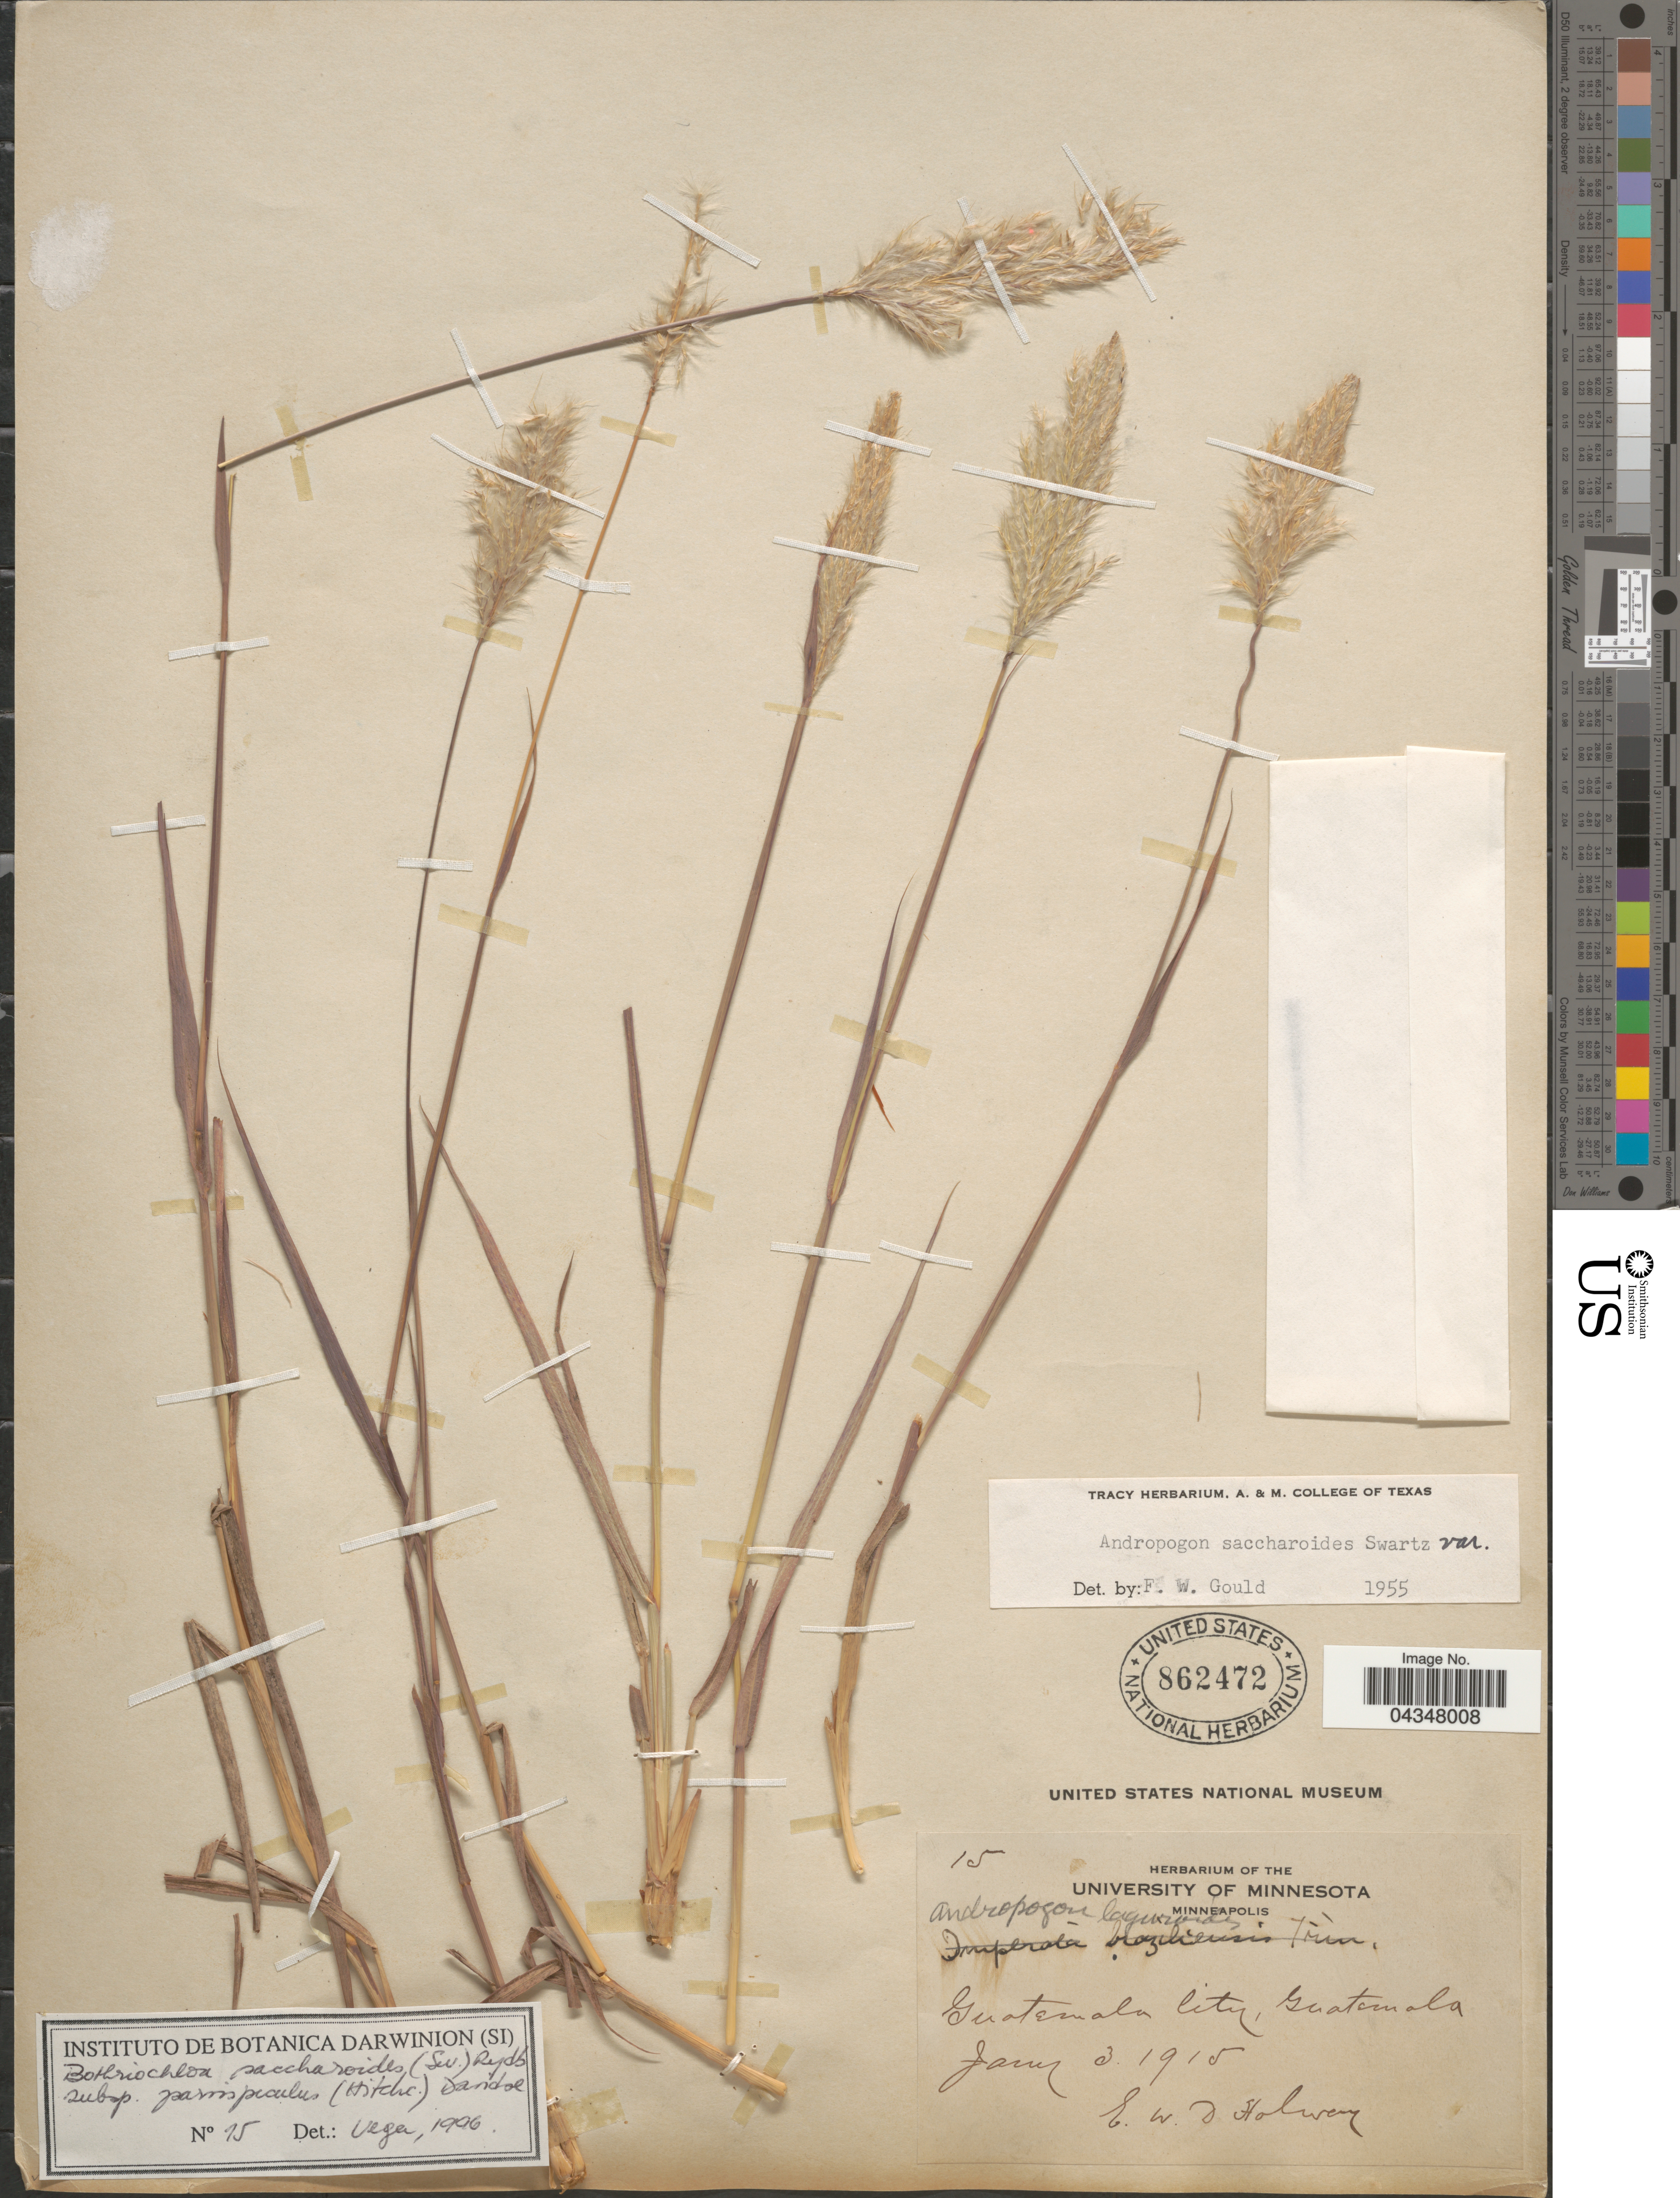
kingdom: Plantae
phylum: Tracheophyta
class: Liliopsida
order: Poales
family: Poaceae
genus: Bothriochloa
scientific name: Bothriochloa saccharoides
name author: (Sw.) Rydb.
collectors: E. W. D. Holway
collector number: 15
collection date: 1915-01-03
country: Guatemala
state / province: Guatemala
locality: Guatemala City.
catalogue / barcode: US 862472